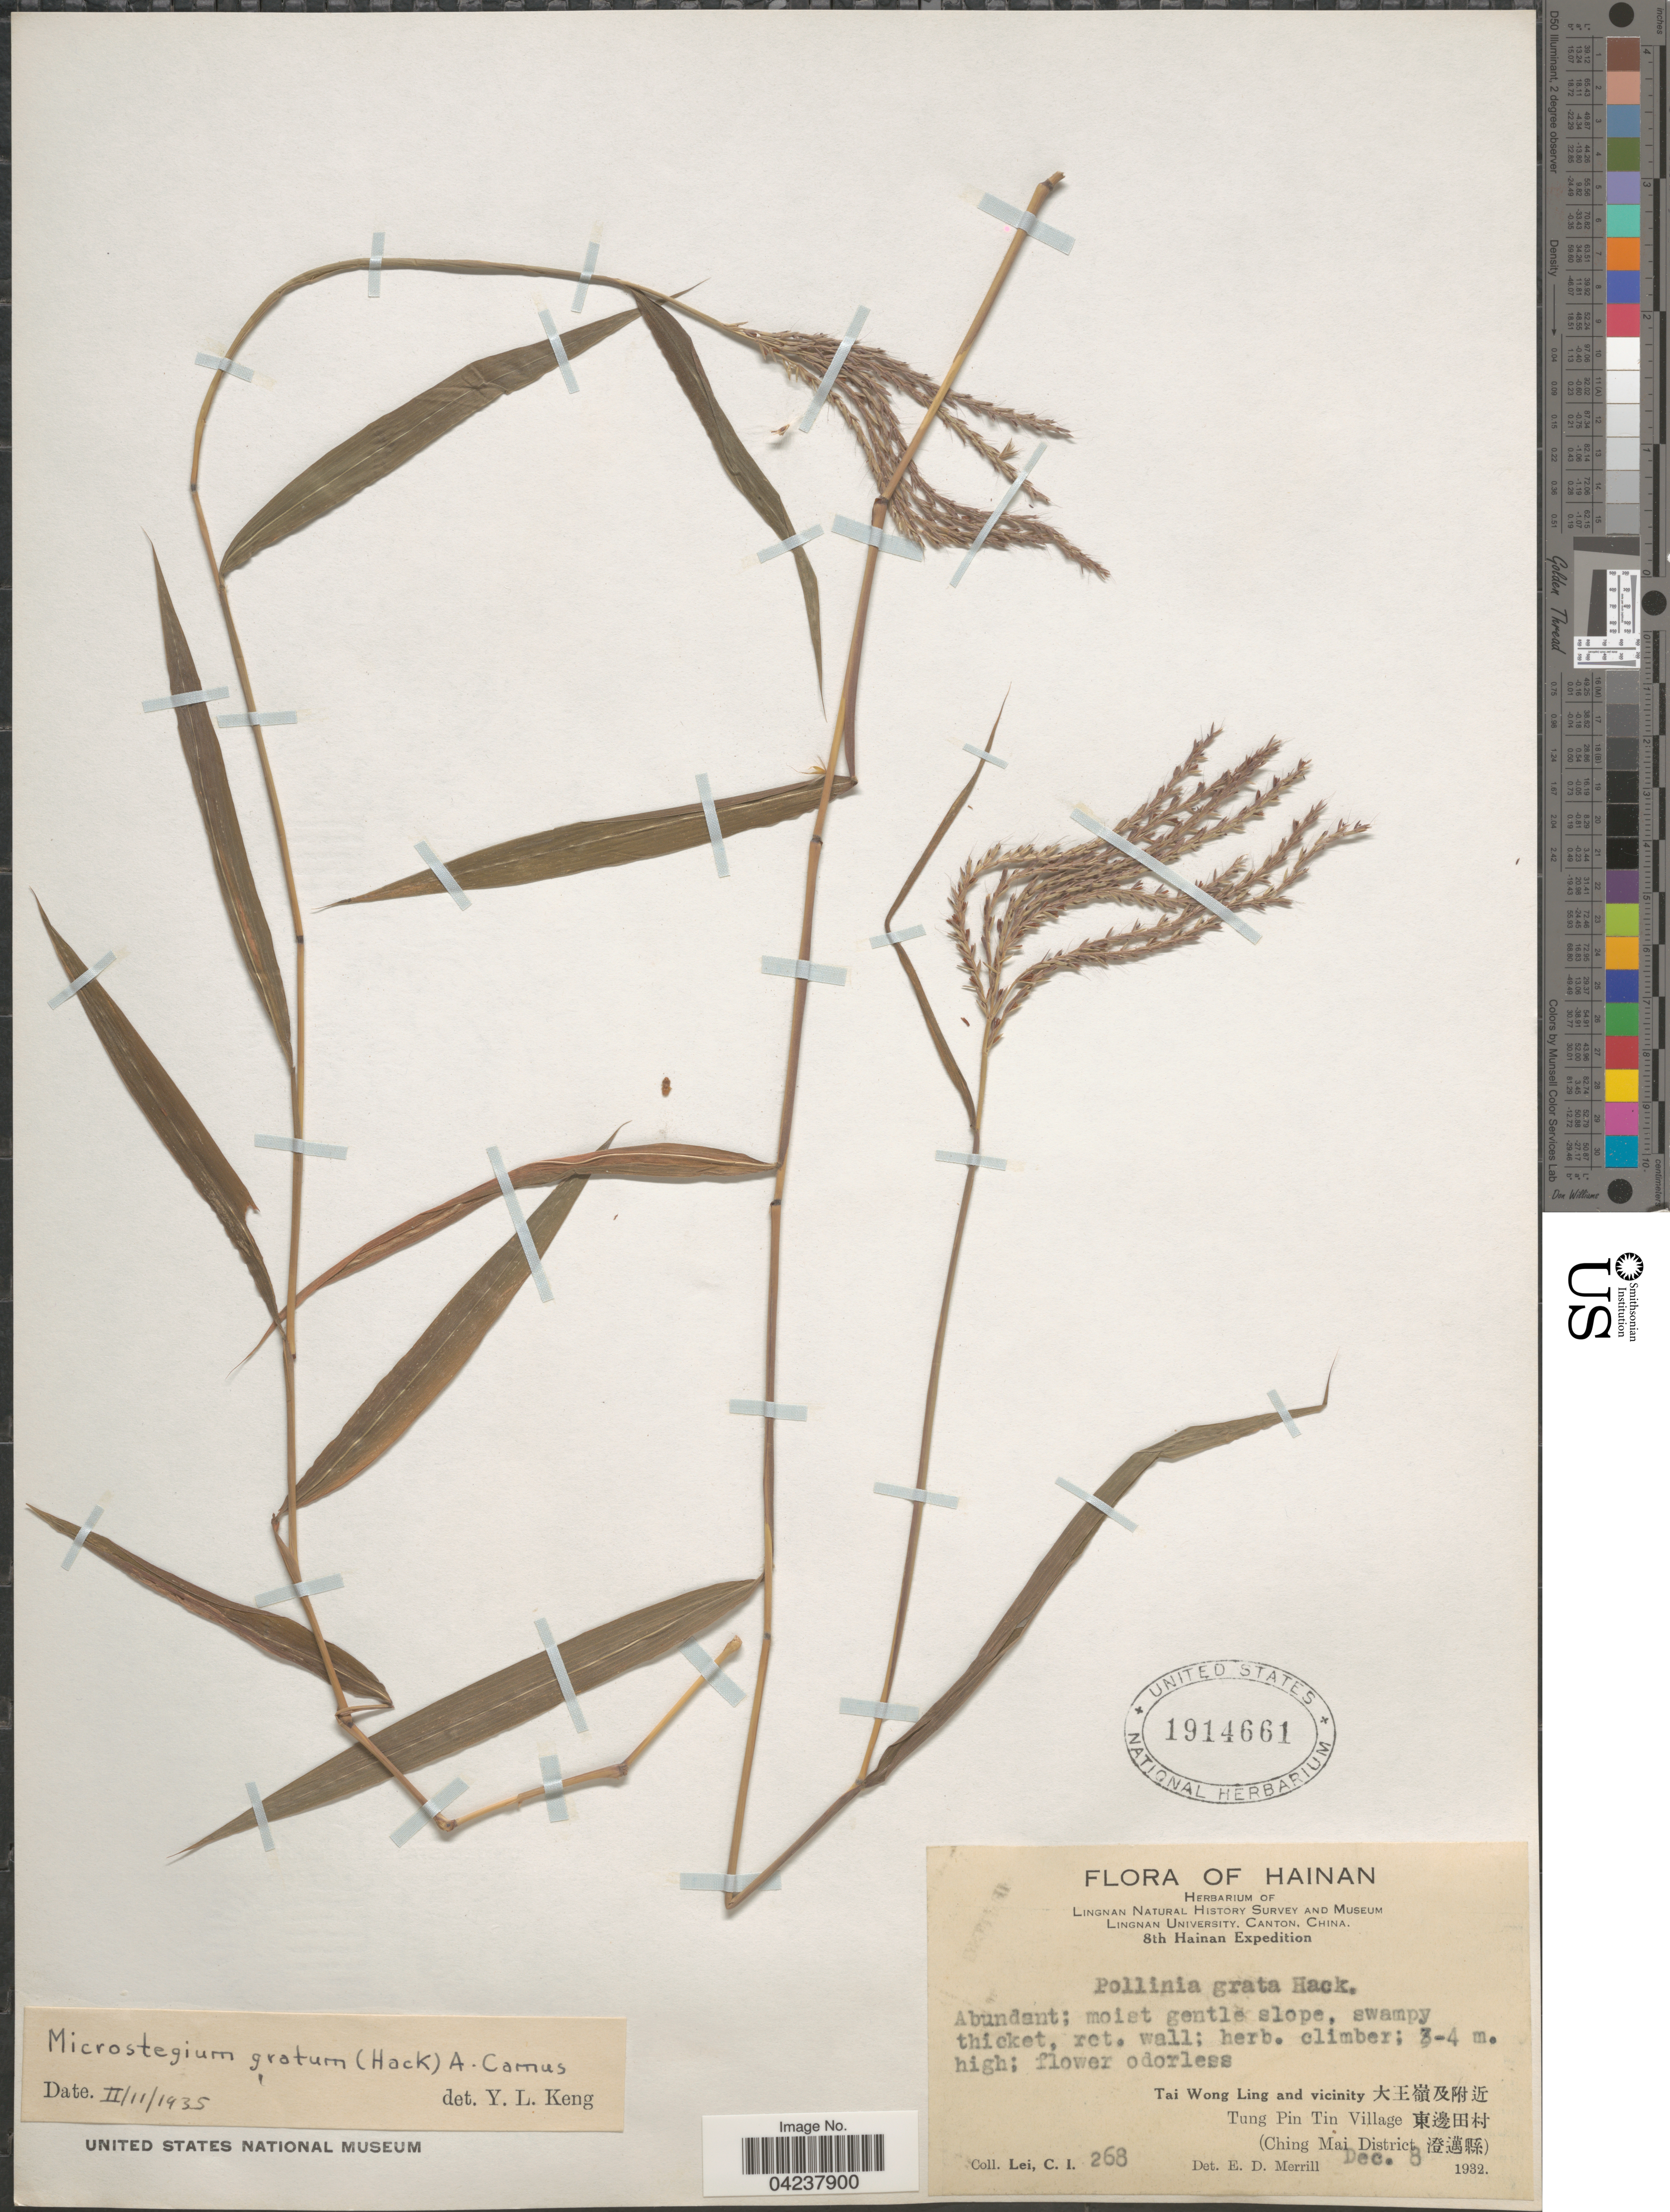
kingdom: Plantae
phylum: Tracheophyta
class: Liliopsida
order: Poales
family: Poaceae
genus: Microstegium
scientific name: Microstegium fasciculatum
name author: (L.) Henr.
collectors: C. I. Lei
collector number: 268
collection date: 1932-12-08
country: China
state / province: Hainan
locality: Lingnan Natural History Survey and Museum Lingnan University, Canton, China. 8th Hainan Expedition. Tai Wong Ling and vicinity X. Tung Pin Tin Village X. (Ching Mai District X).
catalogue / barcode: US 1914661